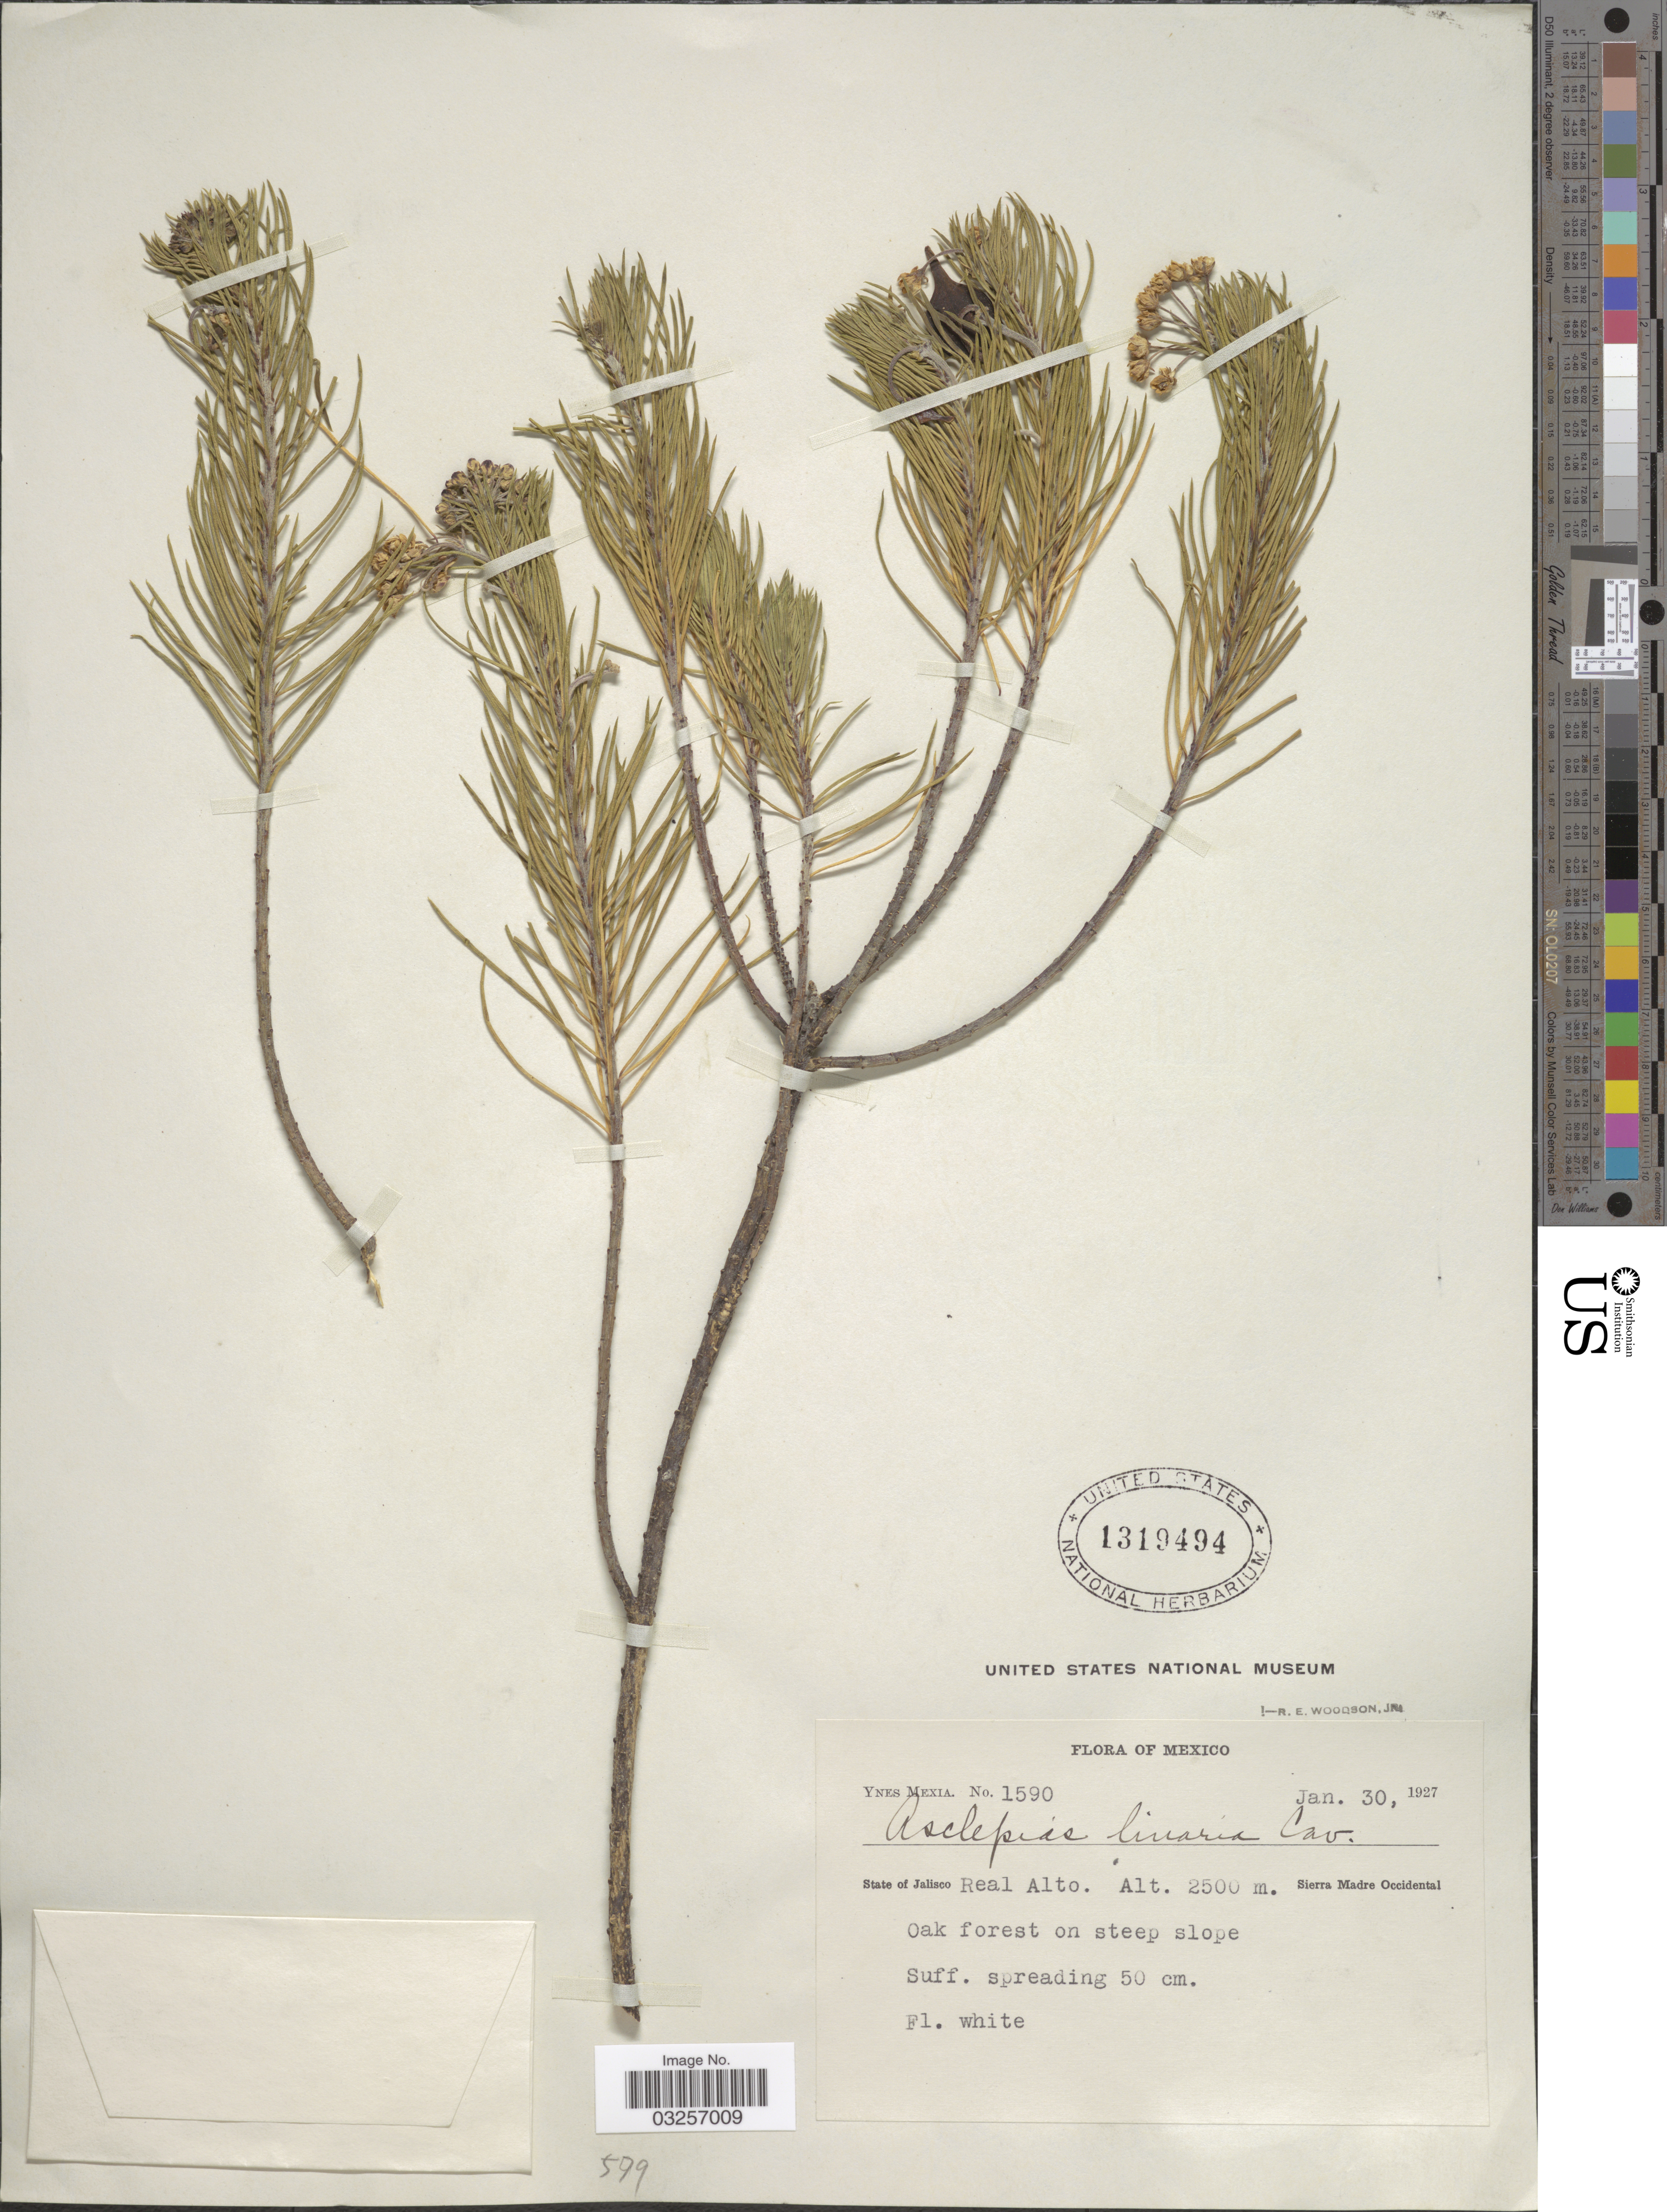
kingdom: Plantae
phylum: Tracheophyta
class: Magnoliopsida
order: Gentianales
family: Apocynaceae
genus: Asclepias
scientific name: Asclepias linaria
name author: Cav.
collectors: Y. Mexia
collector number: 1590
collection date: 1927-01-30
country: Mexico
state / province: Jalisco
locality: Real Alto. Sierra Madre Occidental.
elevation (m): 2500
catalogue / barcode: US 1319494